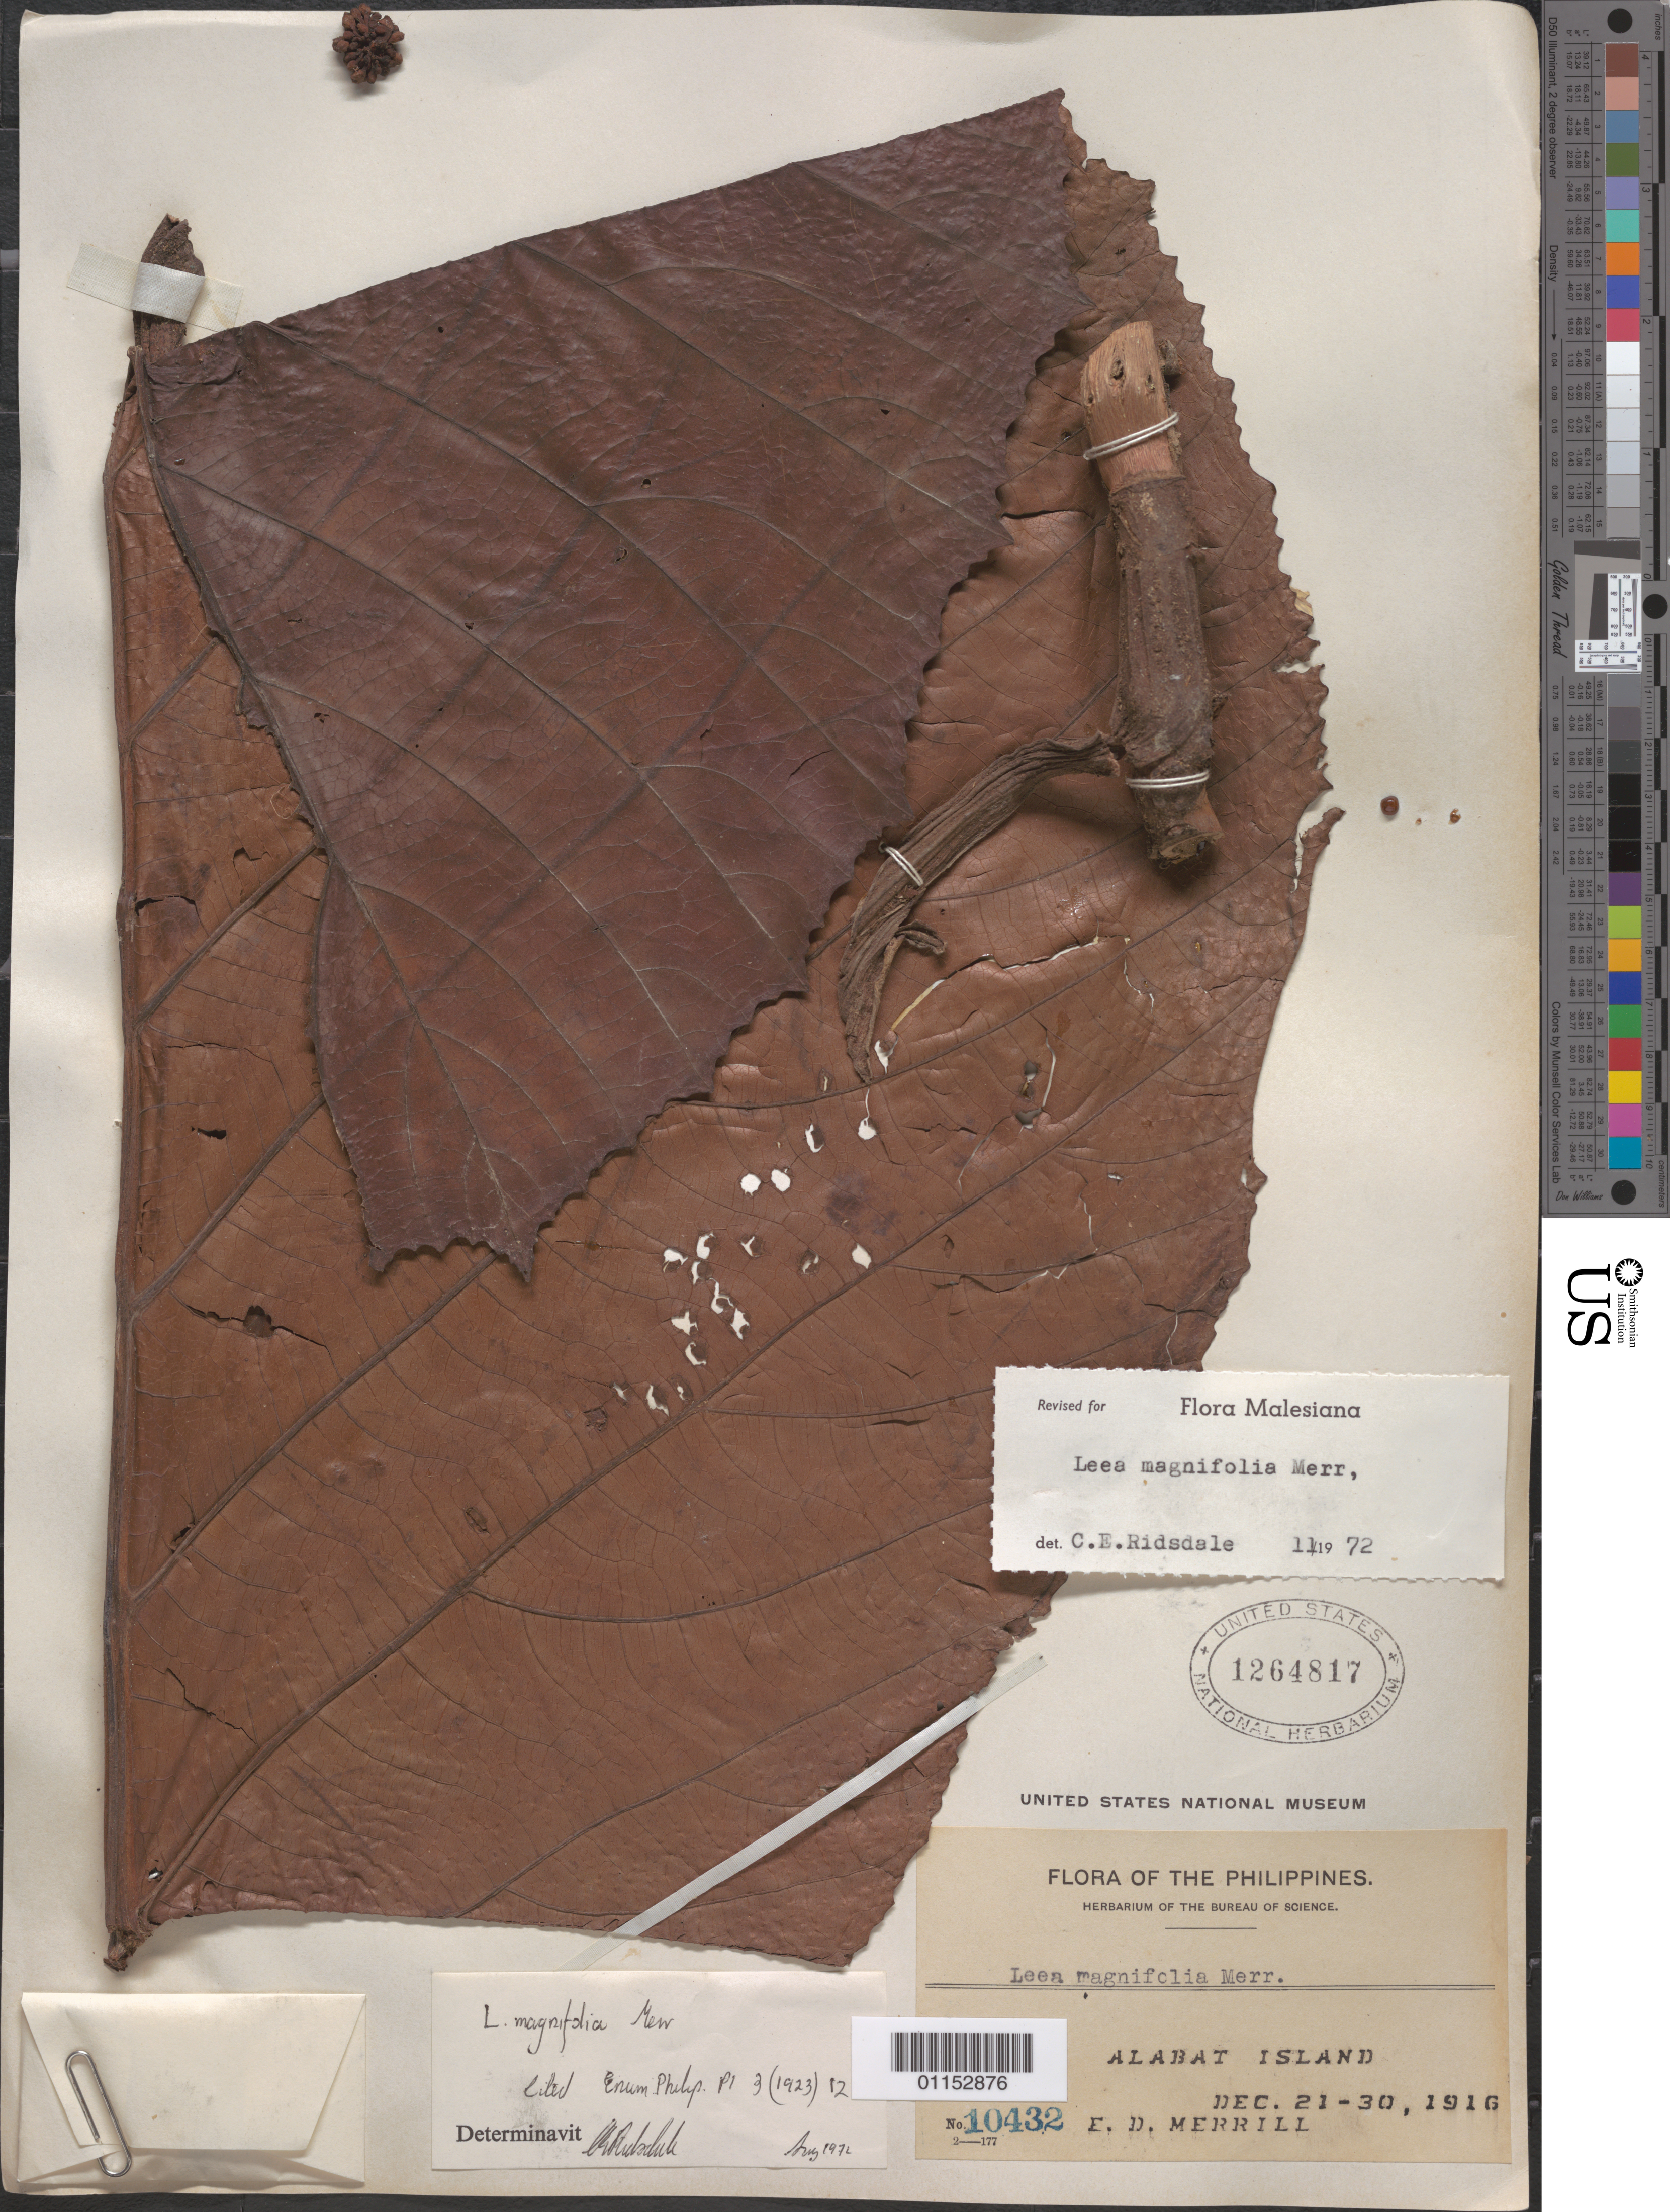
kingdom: Plantae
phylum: Tracheophyta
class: Magnoliopsida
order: Vitales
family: Vitaceae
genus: Leea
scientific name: Leea negrosensis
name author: Elmer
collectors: E. D. Merrill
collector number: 10432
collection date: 1916-12-21/1916-12-30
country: Philippines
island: Alabat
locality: Alabat Island.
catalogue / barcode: US 1264817